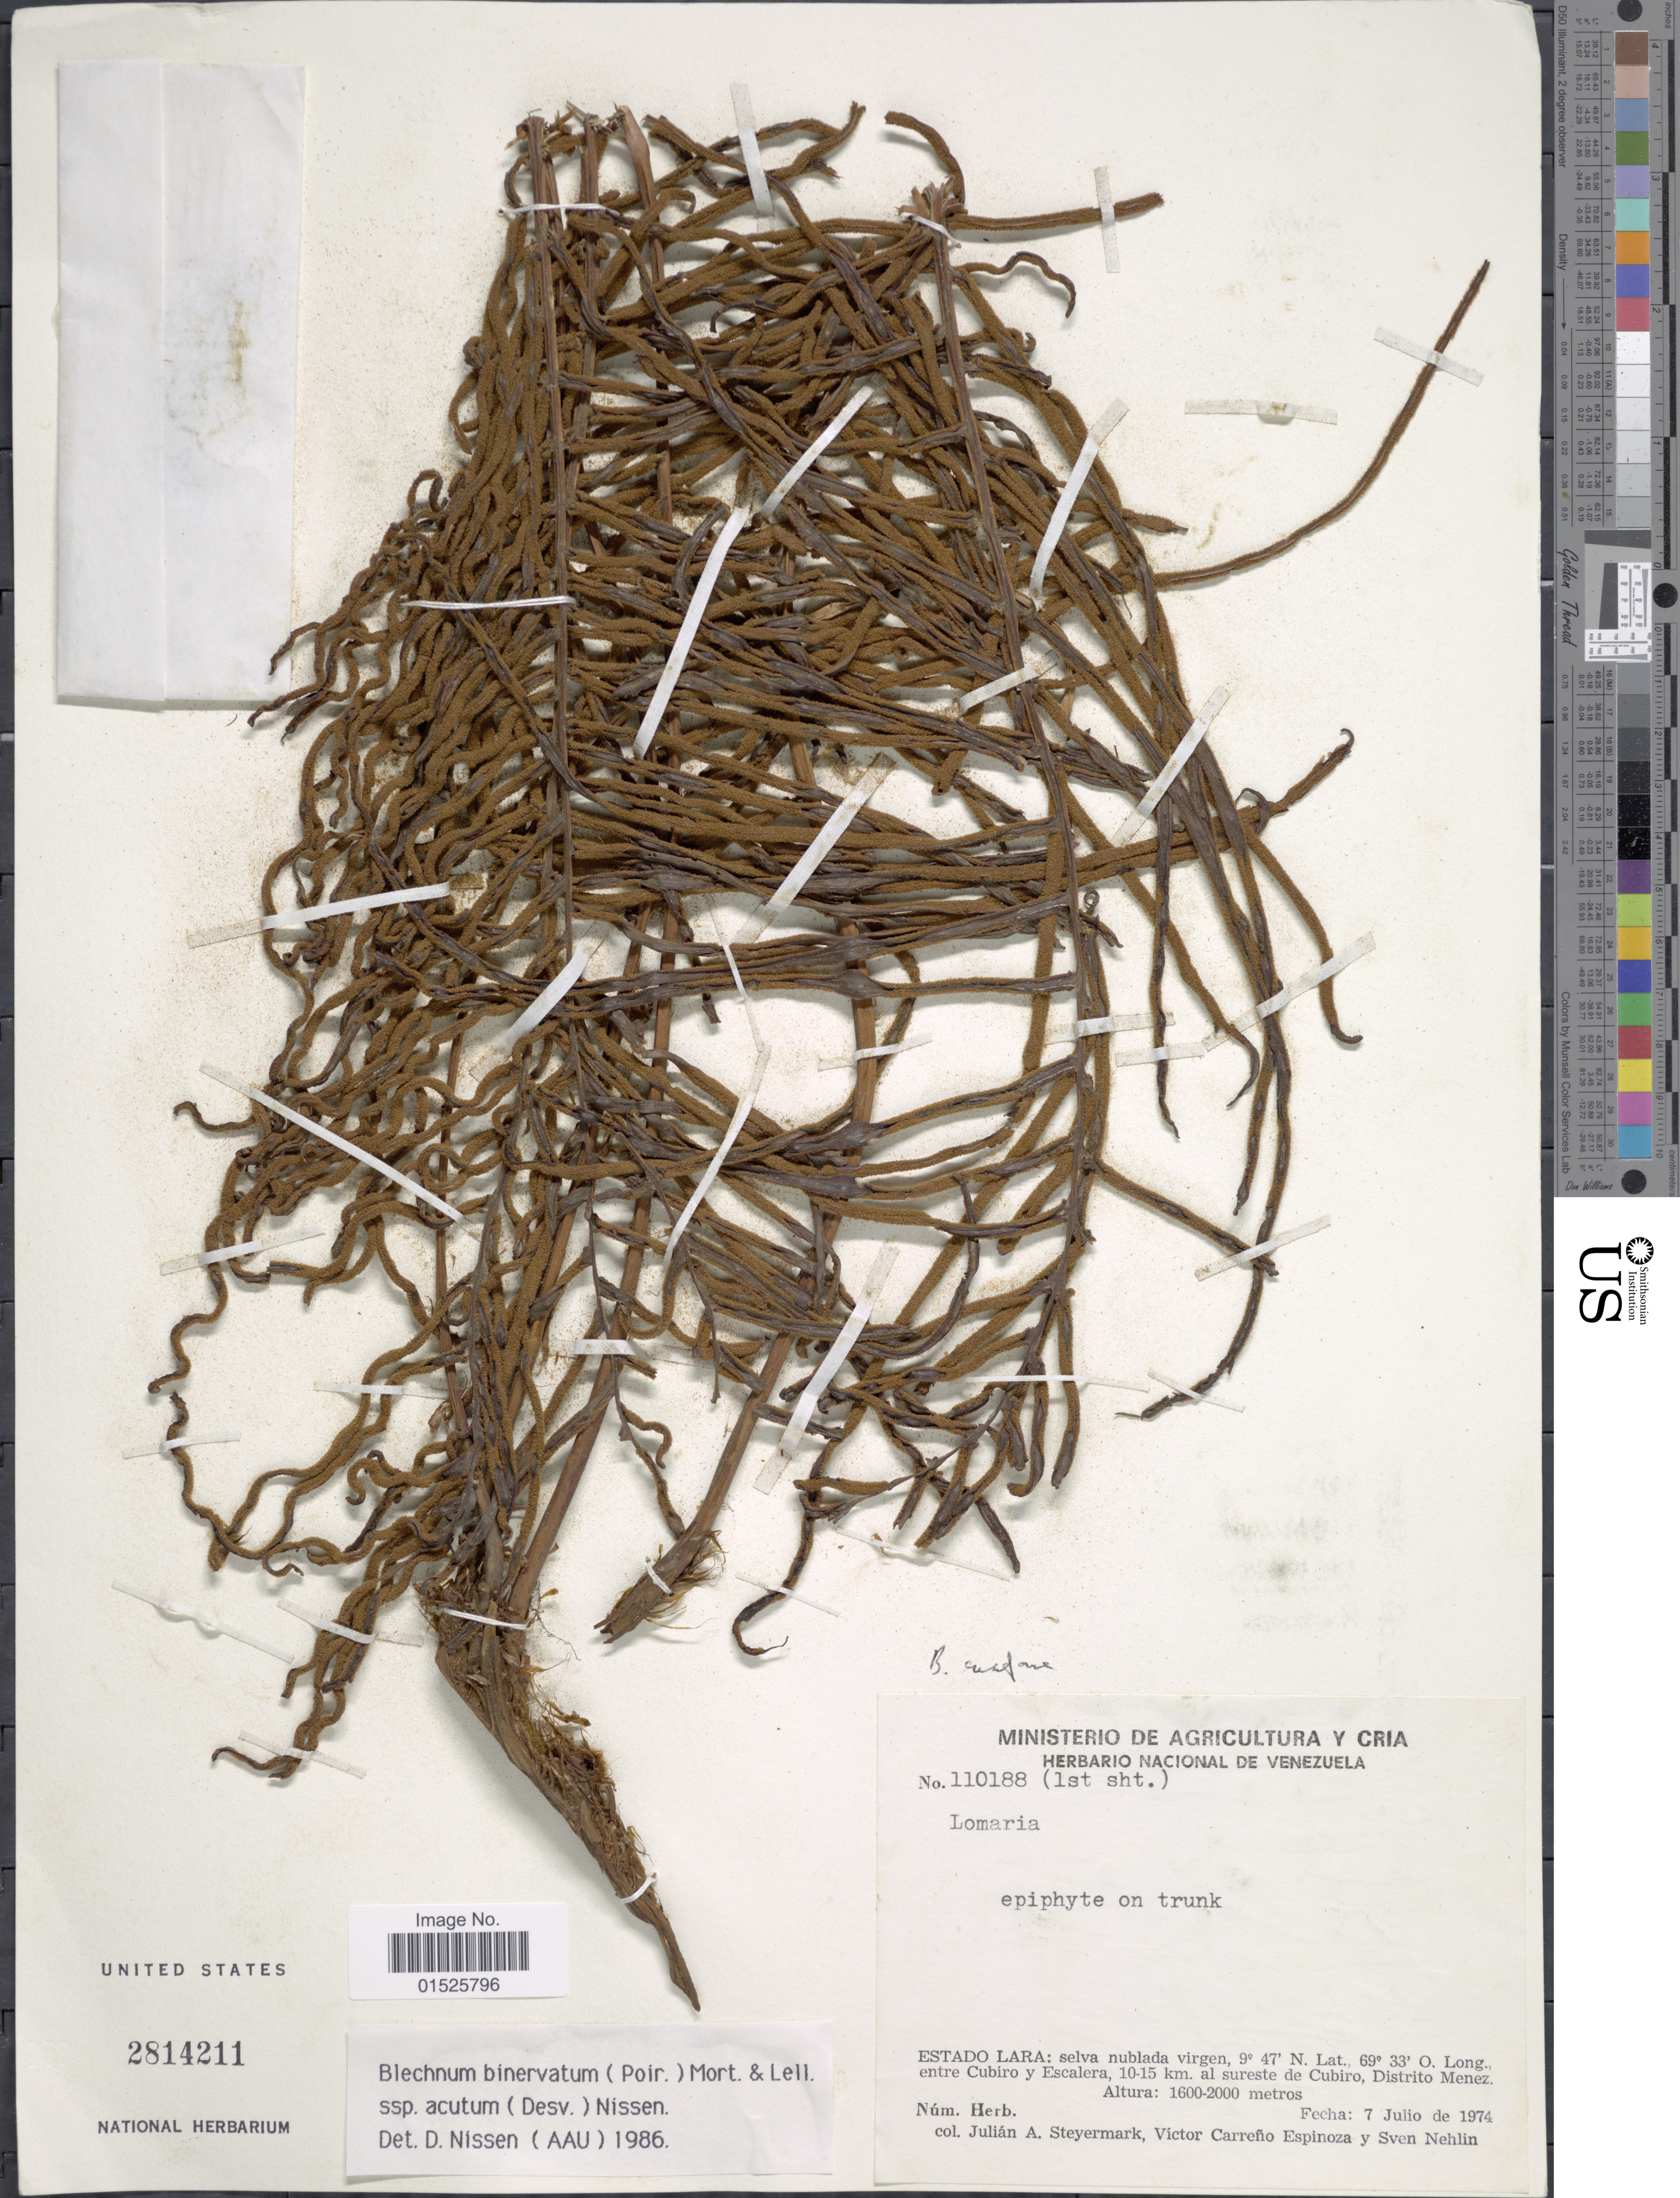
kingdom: Plantae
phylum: Tracheophyta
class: Polypodiopsida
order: Polypodiales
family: Blechnaceae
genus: Blechnum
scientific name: Blechnum ensiforme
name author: (Liebm.) C. Chr.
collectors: J. Steyermark, V. Espinoza & S. Nehlin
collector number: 110188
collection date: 1974-07-07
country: Venezuela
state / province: Lara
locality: Selva nublada virgen, entre Cubiro y Escalera, 10-15 km. al sureste de Cubiro, Distrito Menez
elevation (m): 1600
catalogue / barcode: US 2814211